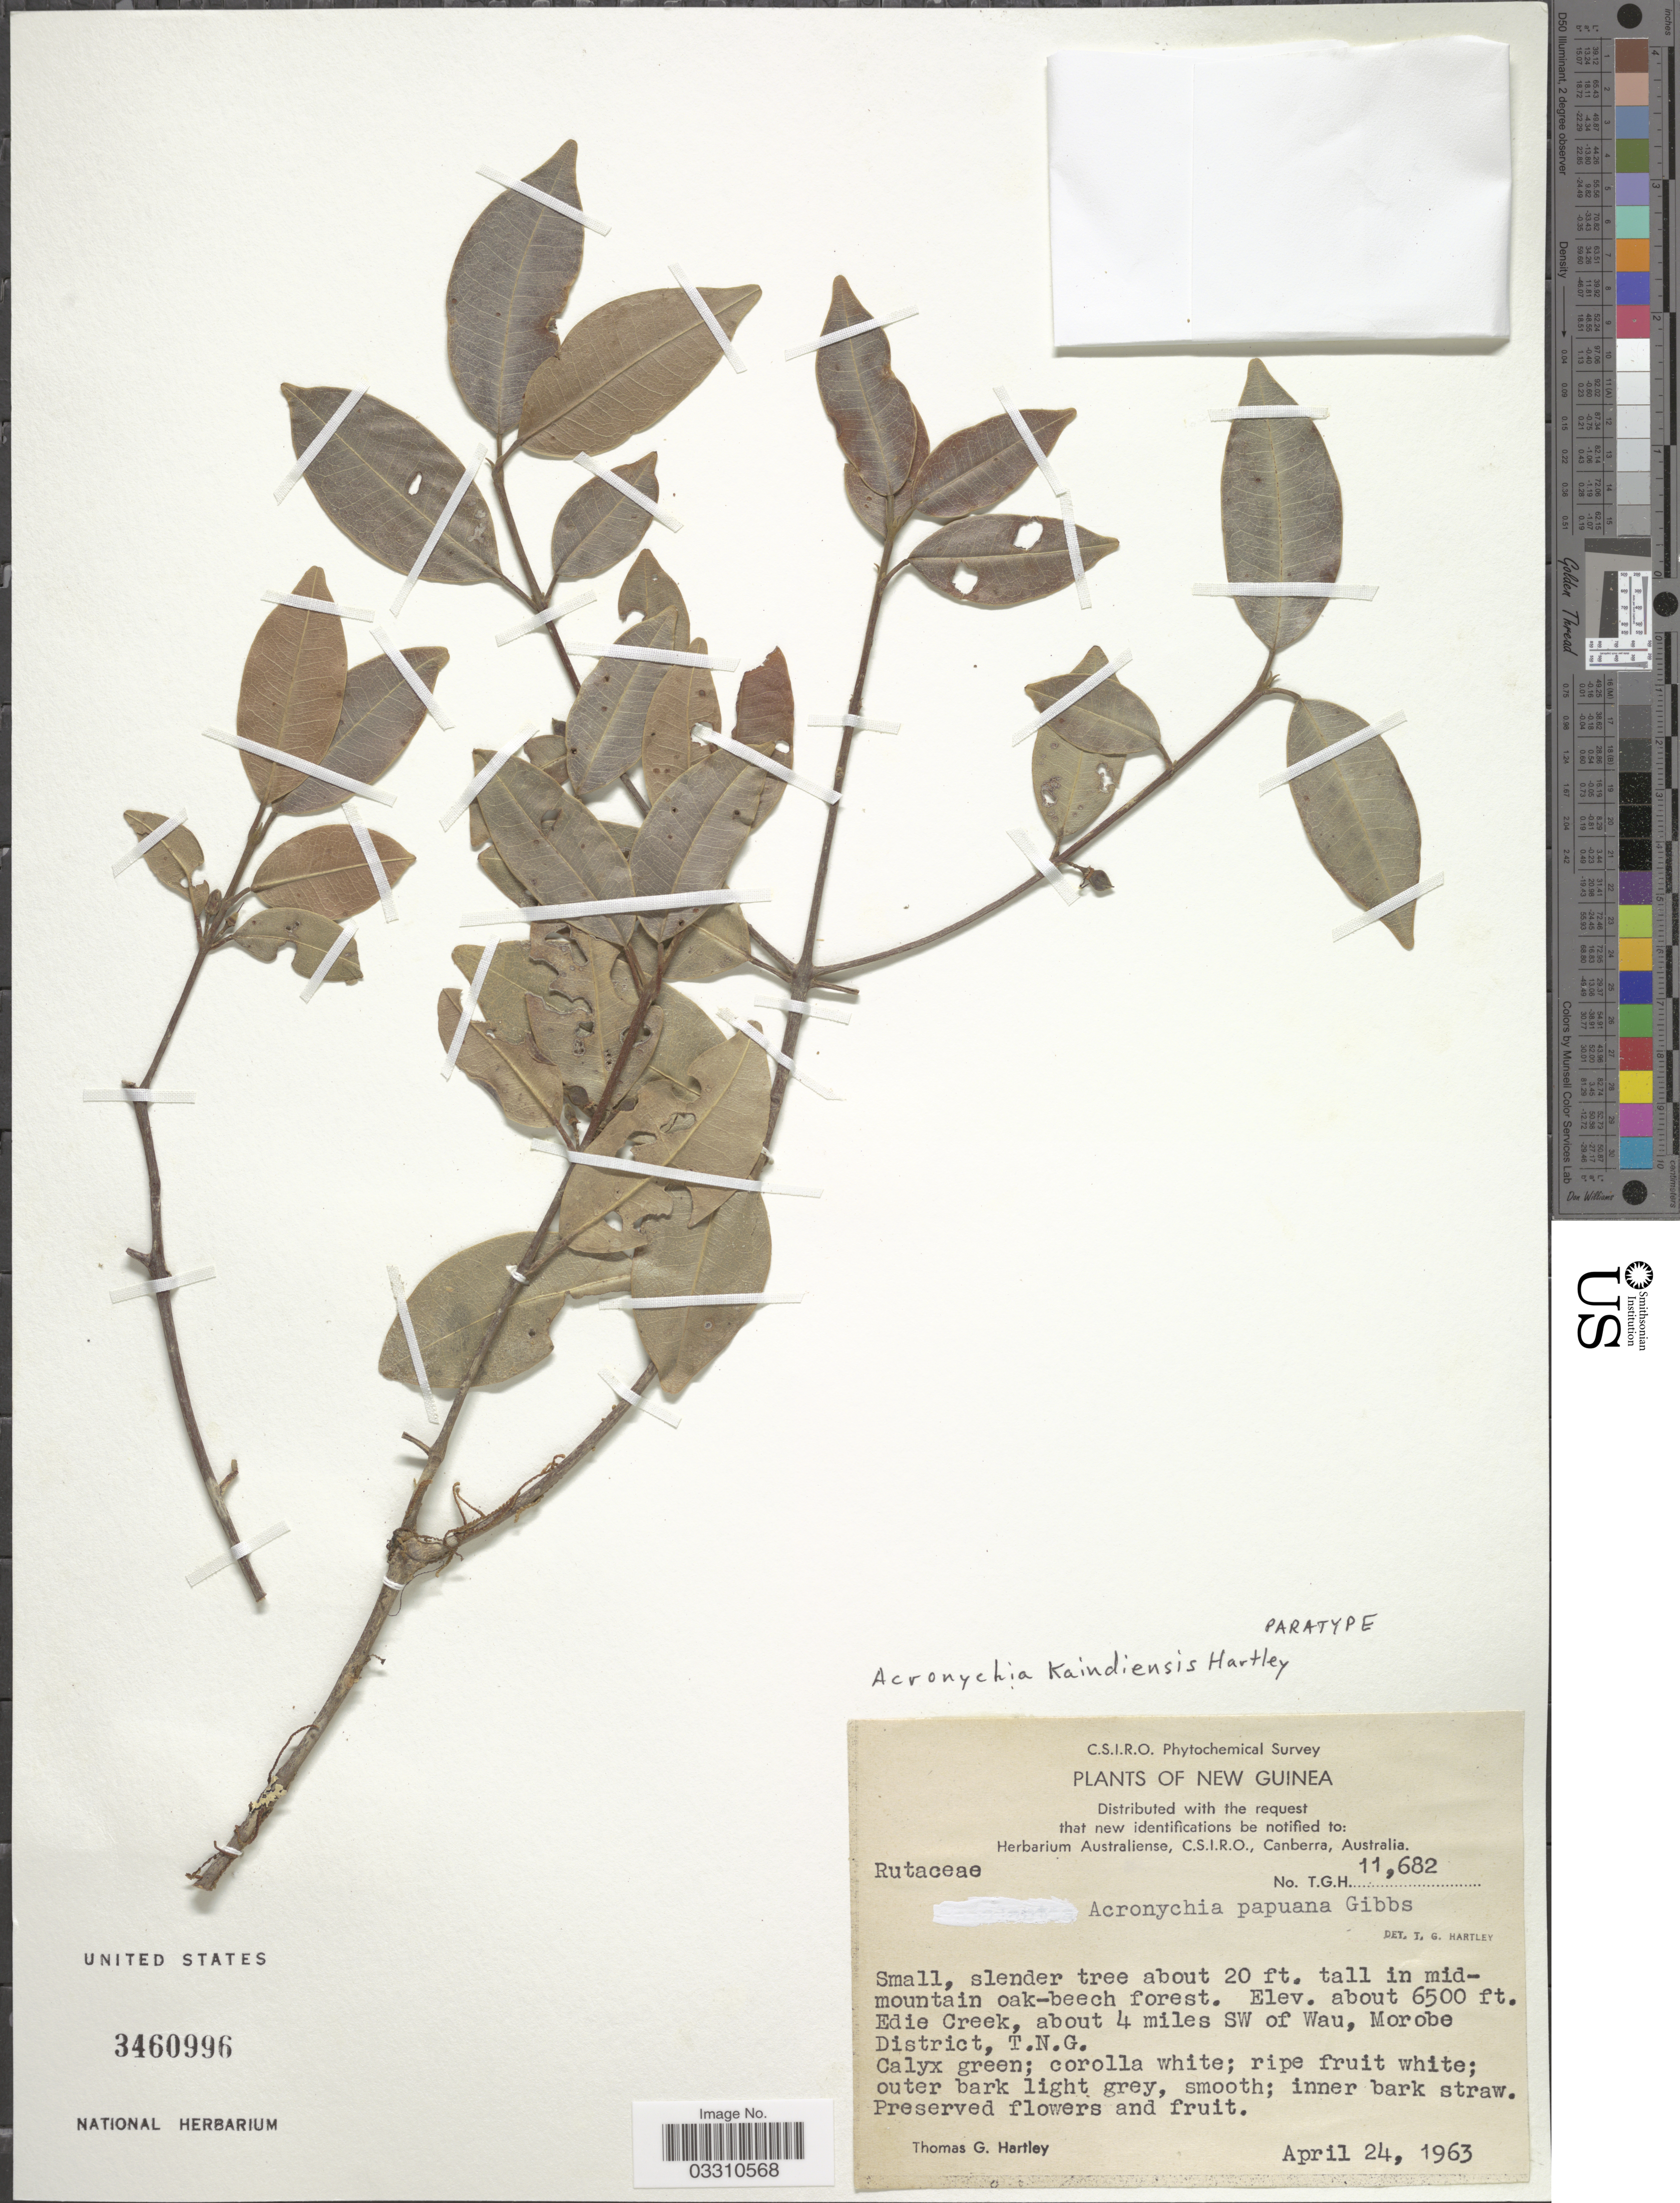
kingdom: Plantae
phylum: Tracheophyta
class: Magnoliopsida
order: Sapindales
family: Rutaceae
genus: Acronychia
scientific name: Acronychia kaindiensis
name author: T.G. Hartley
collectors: T. G. Hartley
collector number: TGH11682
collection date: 1963-04-24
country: Papua New Guinea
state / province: Morobe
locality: New Guinea. Edie Creek, about 4 miles SW of Wau, Morobe District, T.N.G.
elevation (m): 1981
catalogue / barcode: US 3460996